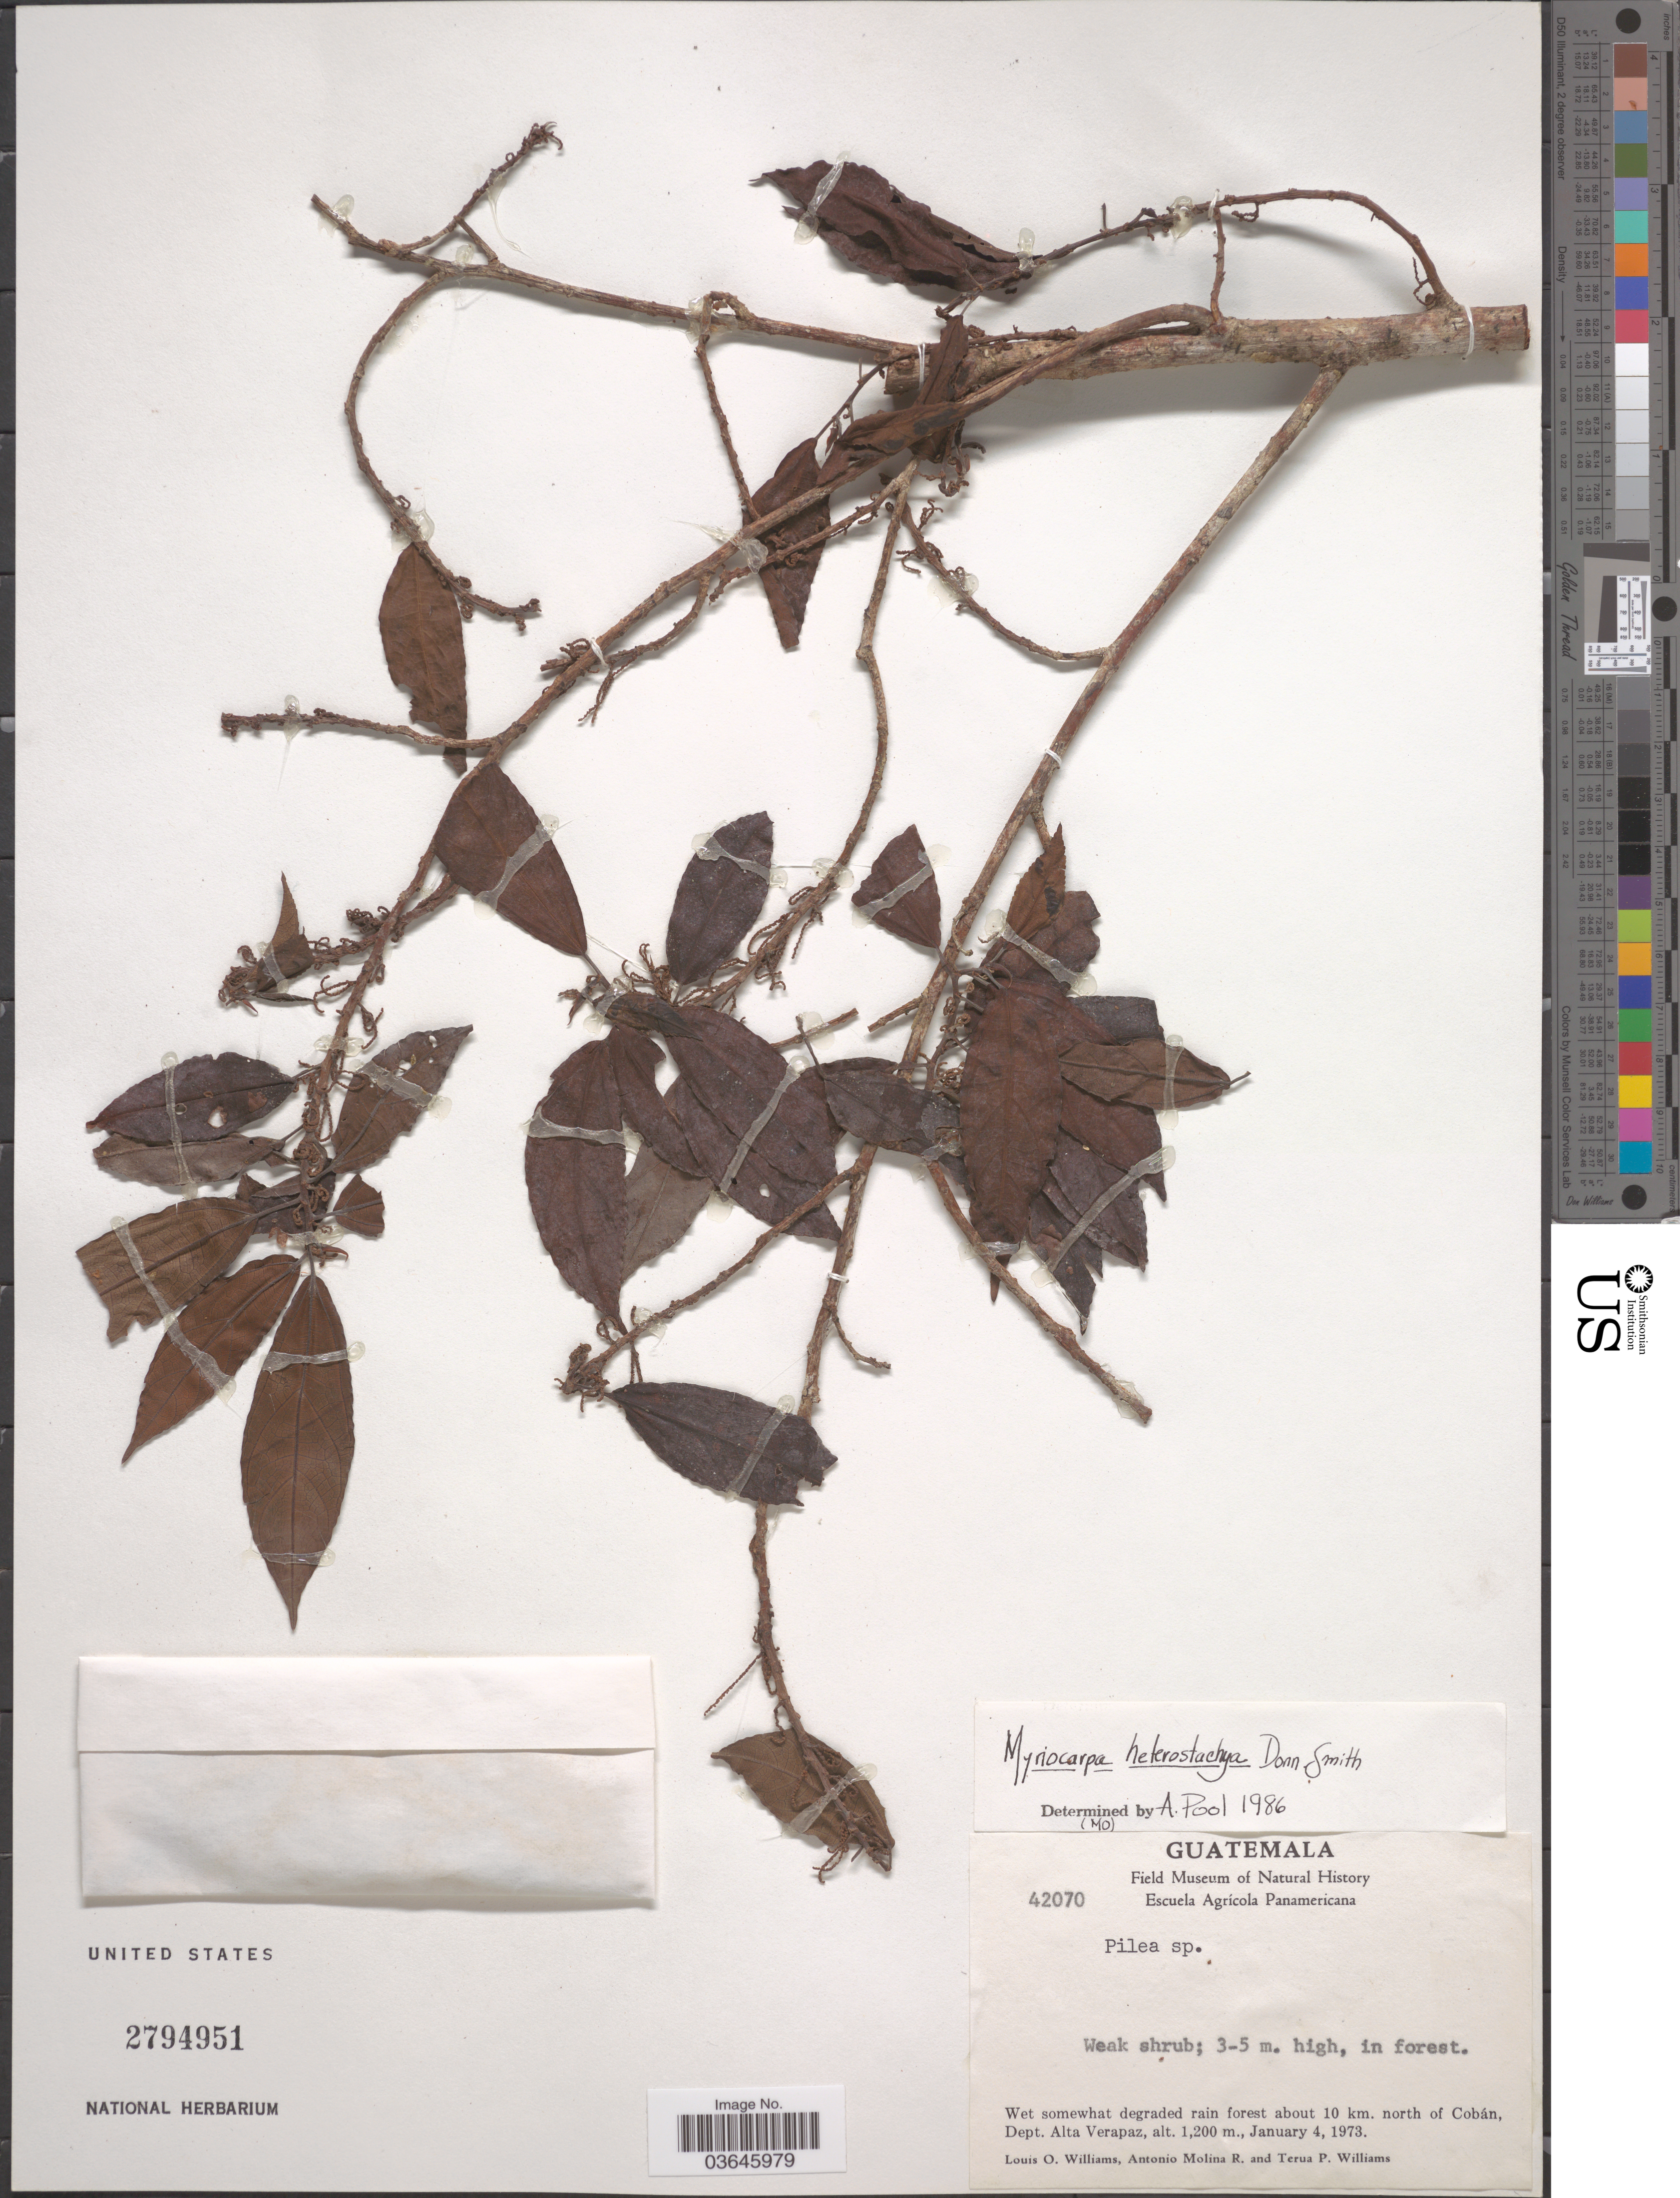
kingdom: Plantae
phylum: Tracheophyta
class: Magnoliopsida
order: Rosales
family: Urticaceae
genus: Myriocarpa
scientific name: Myriocarpa heterostachya Donn. Sm., nom. illeg.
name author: Donn. Sm.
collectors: L. O. Williams, A. Molina R. & T. Williams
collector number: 42070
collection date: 1973-01-04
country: Guatemala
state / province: Alta Verapaz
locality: About 10 km. north of Cobán, Dept. Alta Verapaz.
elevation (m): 1200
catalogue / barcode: US 2794951